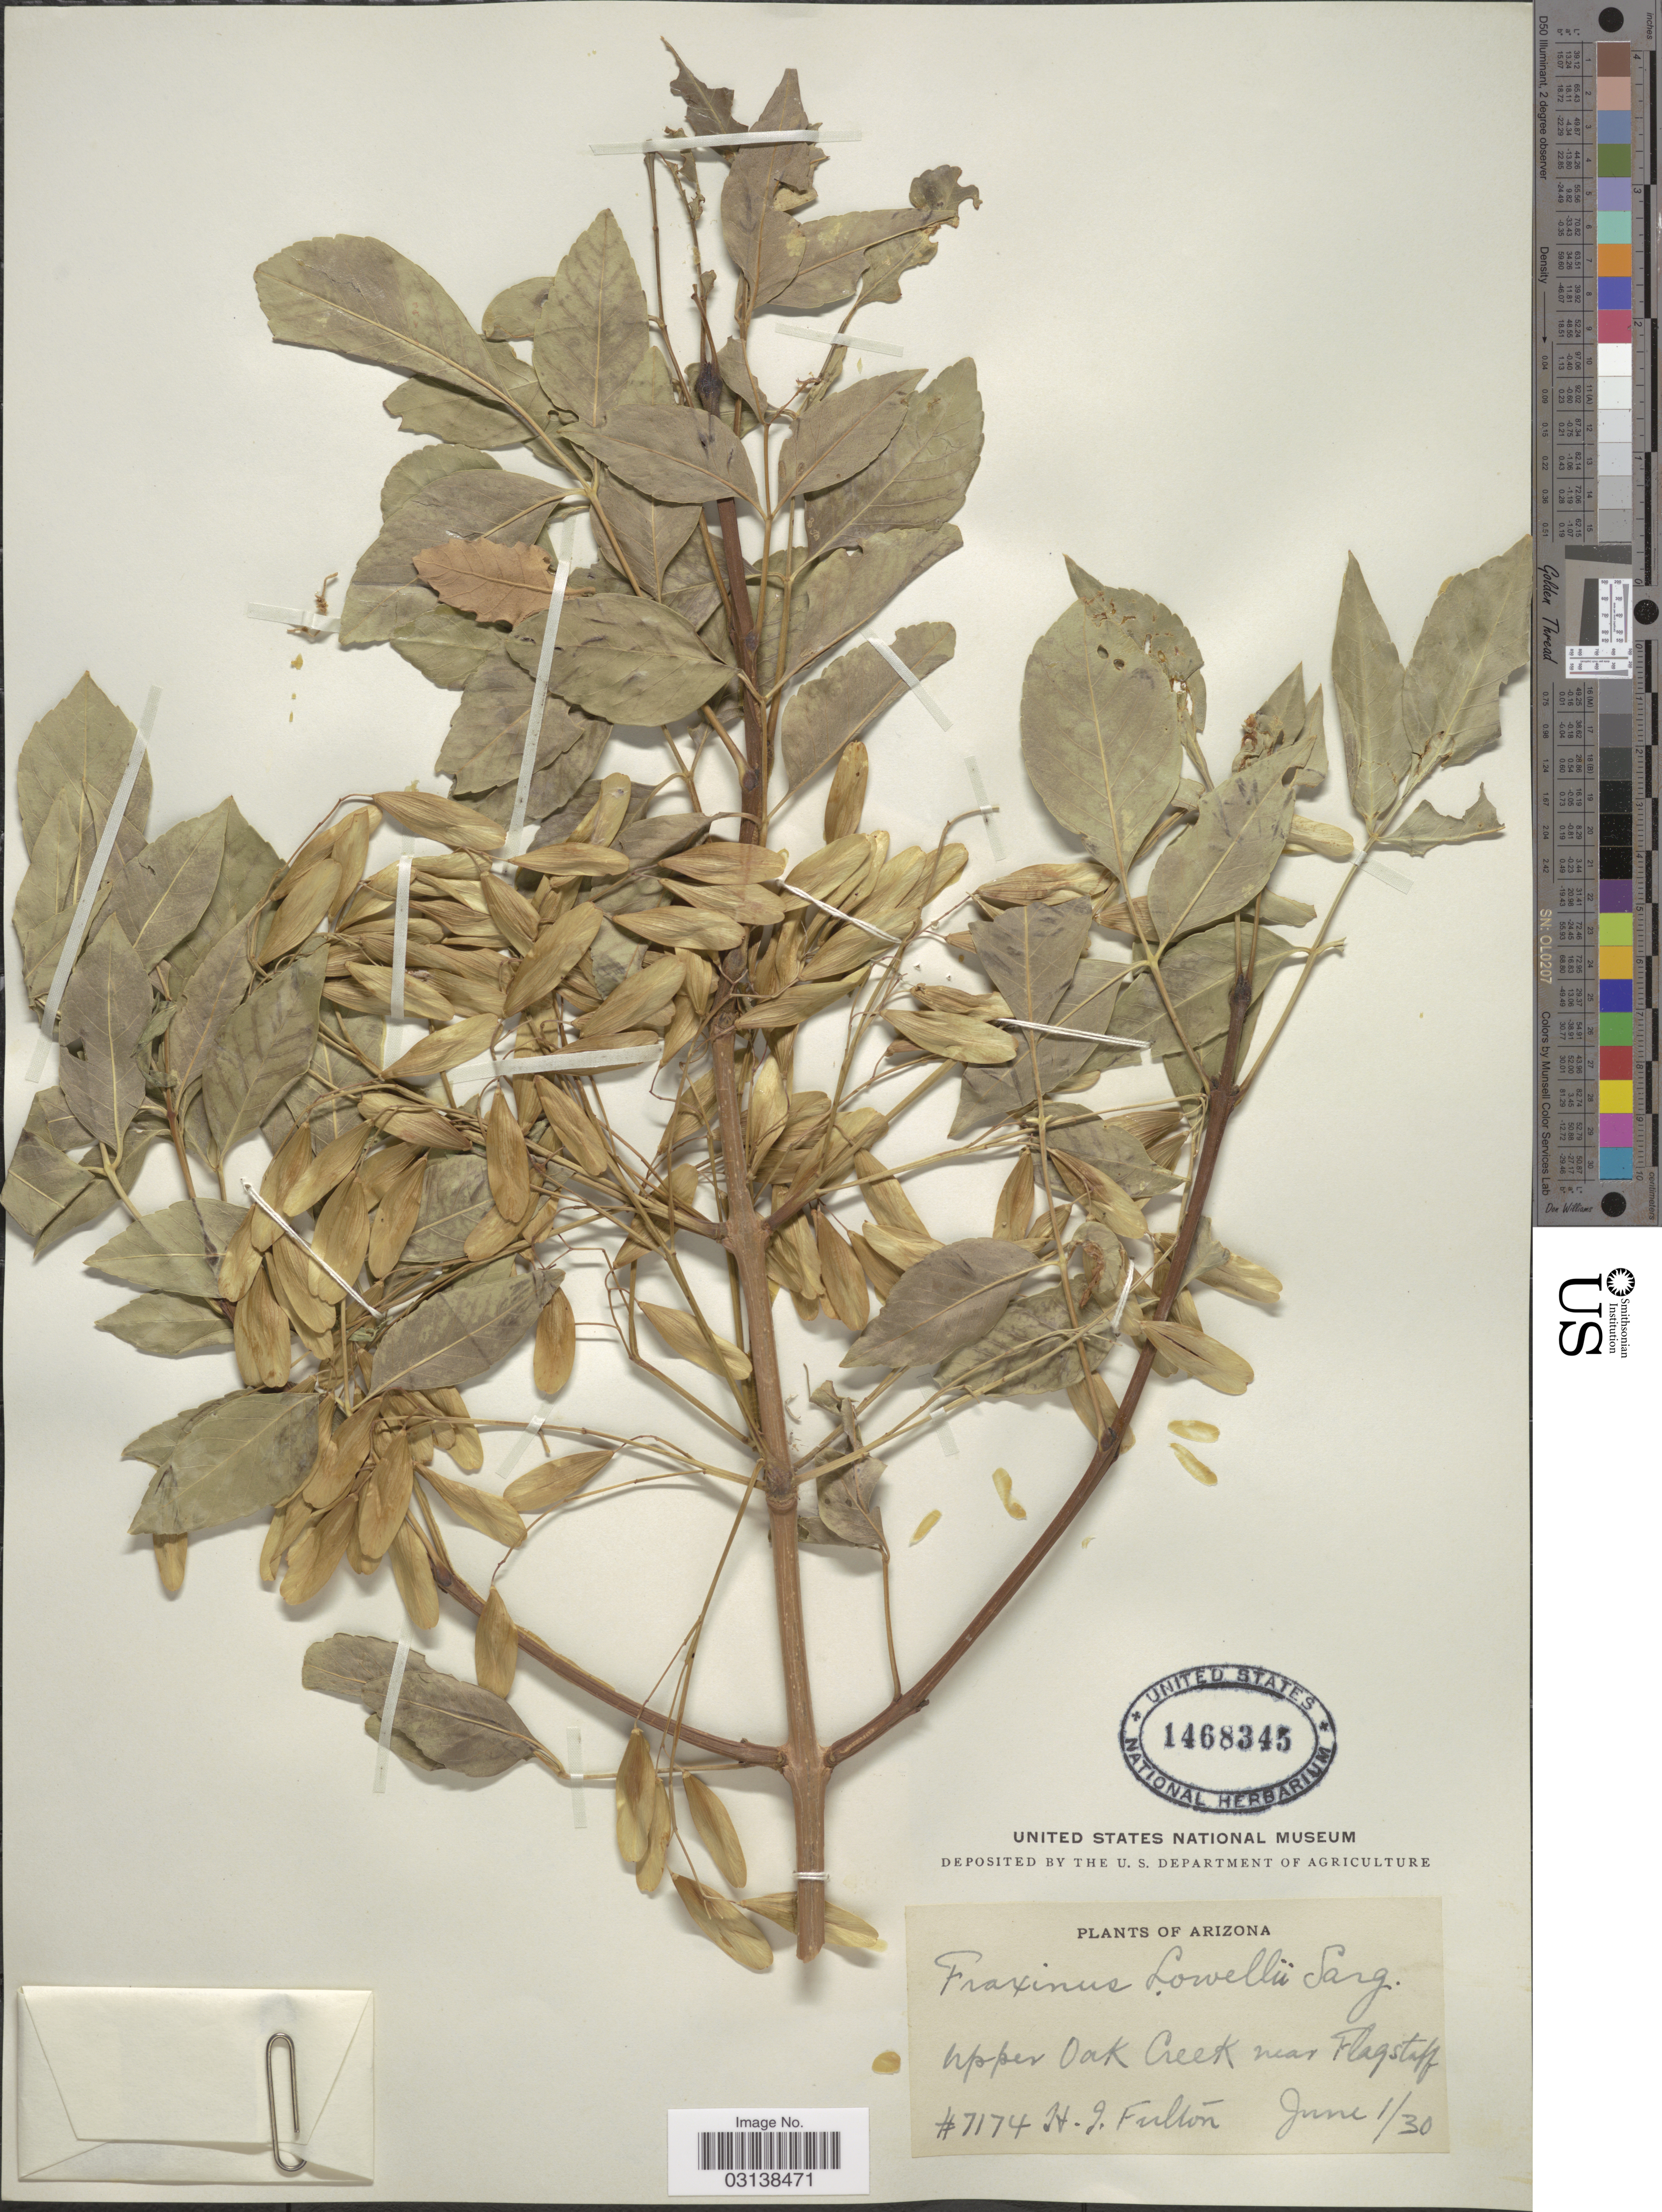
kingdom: Plantae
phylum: Tracheophyta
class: Magnoliopsida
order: Lamiales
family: Oleaceae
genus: Fraxinus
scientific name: Fraxinus anomala var. lowellii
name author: (Sarg. ex Rehder) Little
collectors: H. Fulton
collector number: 7174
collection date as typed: Transcribed d/m/y: 1/6/30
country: United States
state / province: Arizona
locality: Upper Oak Creek near Flagstaff.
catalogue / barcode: US 1468345